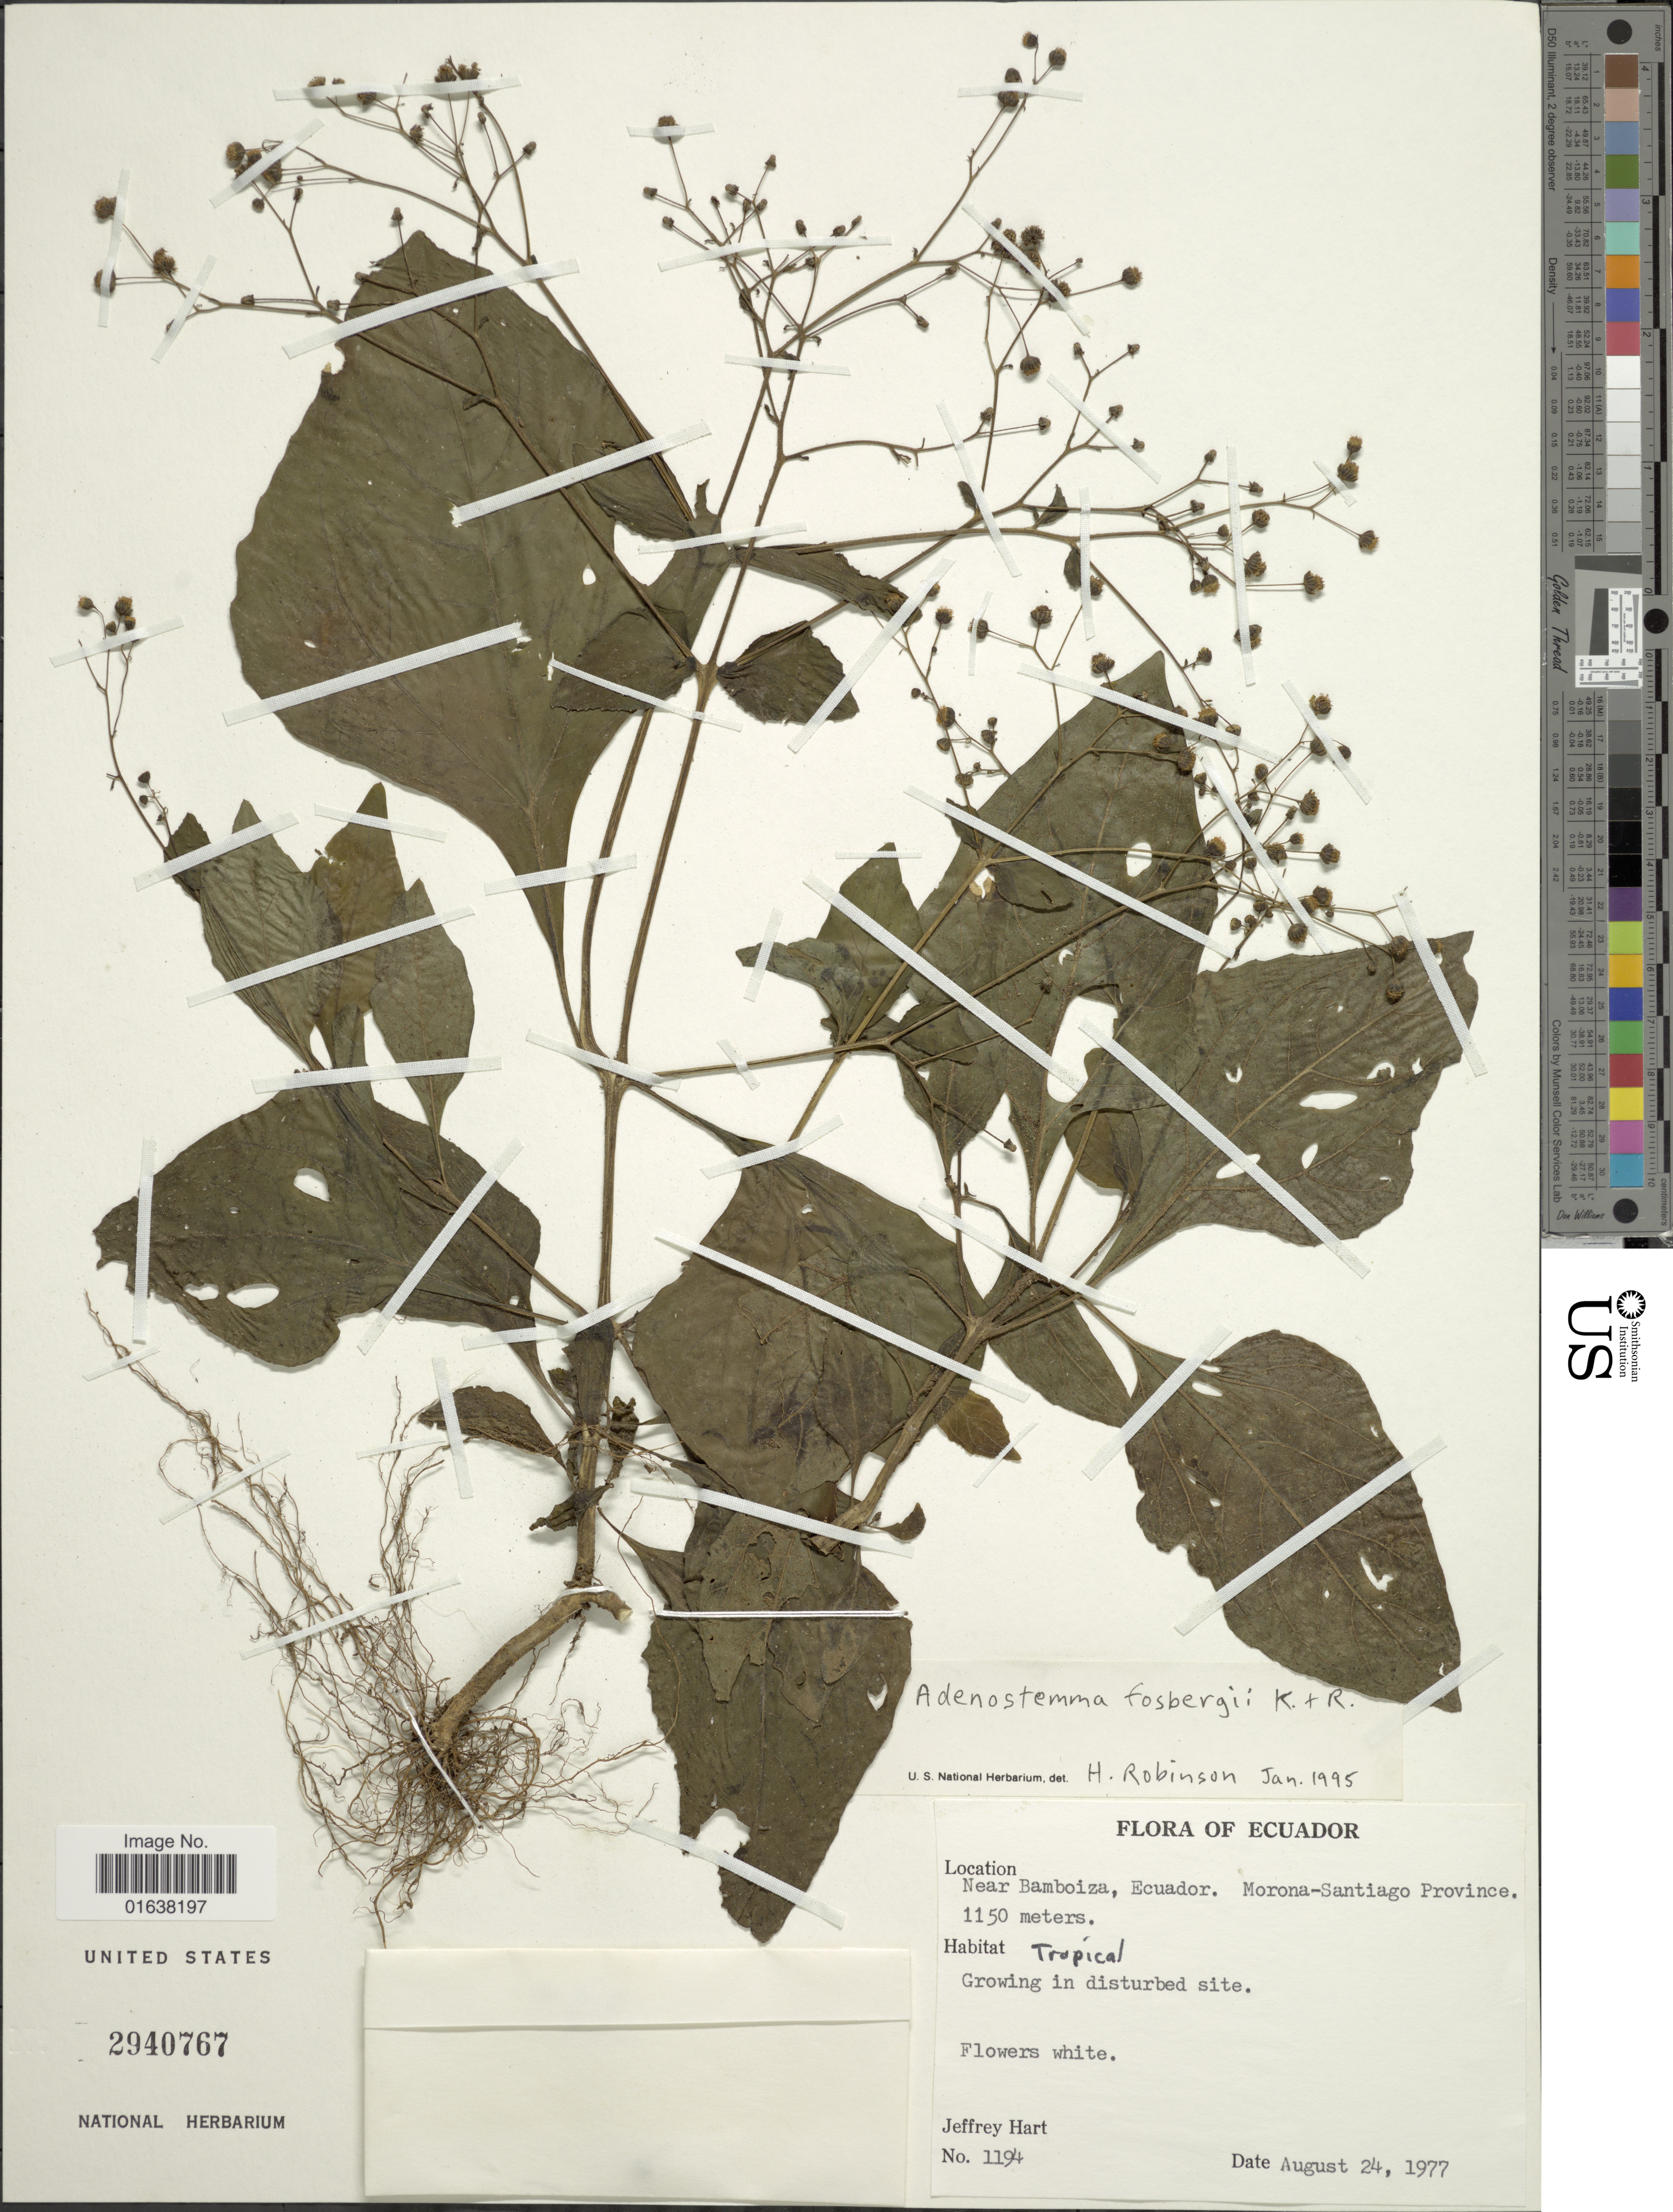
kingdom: Plantae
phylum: Tracheophyta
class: Magnoliopsida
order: Asterales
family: Asteraceae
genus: Adenostemma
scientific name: Adenostemma fosbergii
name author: R.M. King & H. Rob.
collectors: J. A. Hart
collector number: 1194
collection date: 1977-08-24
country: Ecuador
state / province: Morona-Santiago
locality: Near Bamboiza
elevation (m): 1150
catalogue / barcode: US 2940767